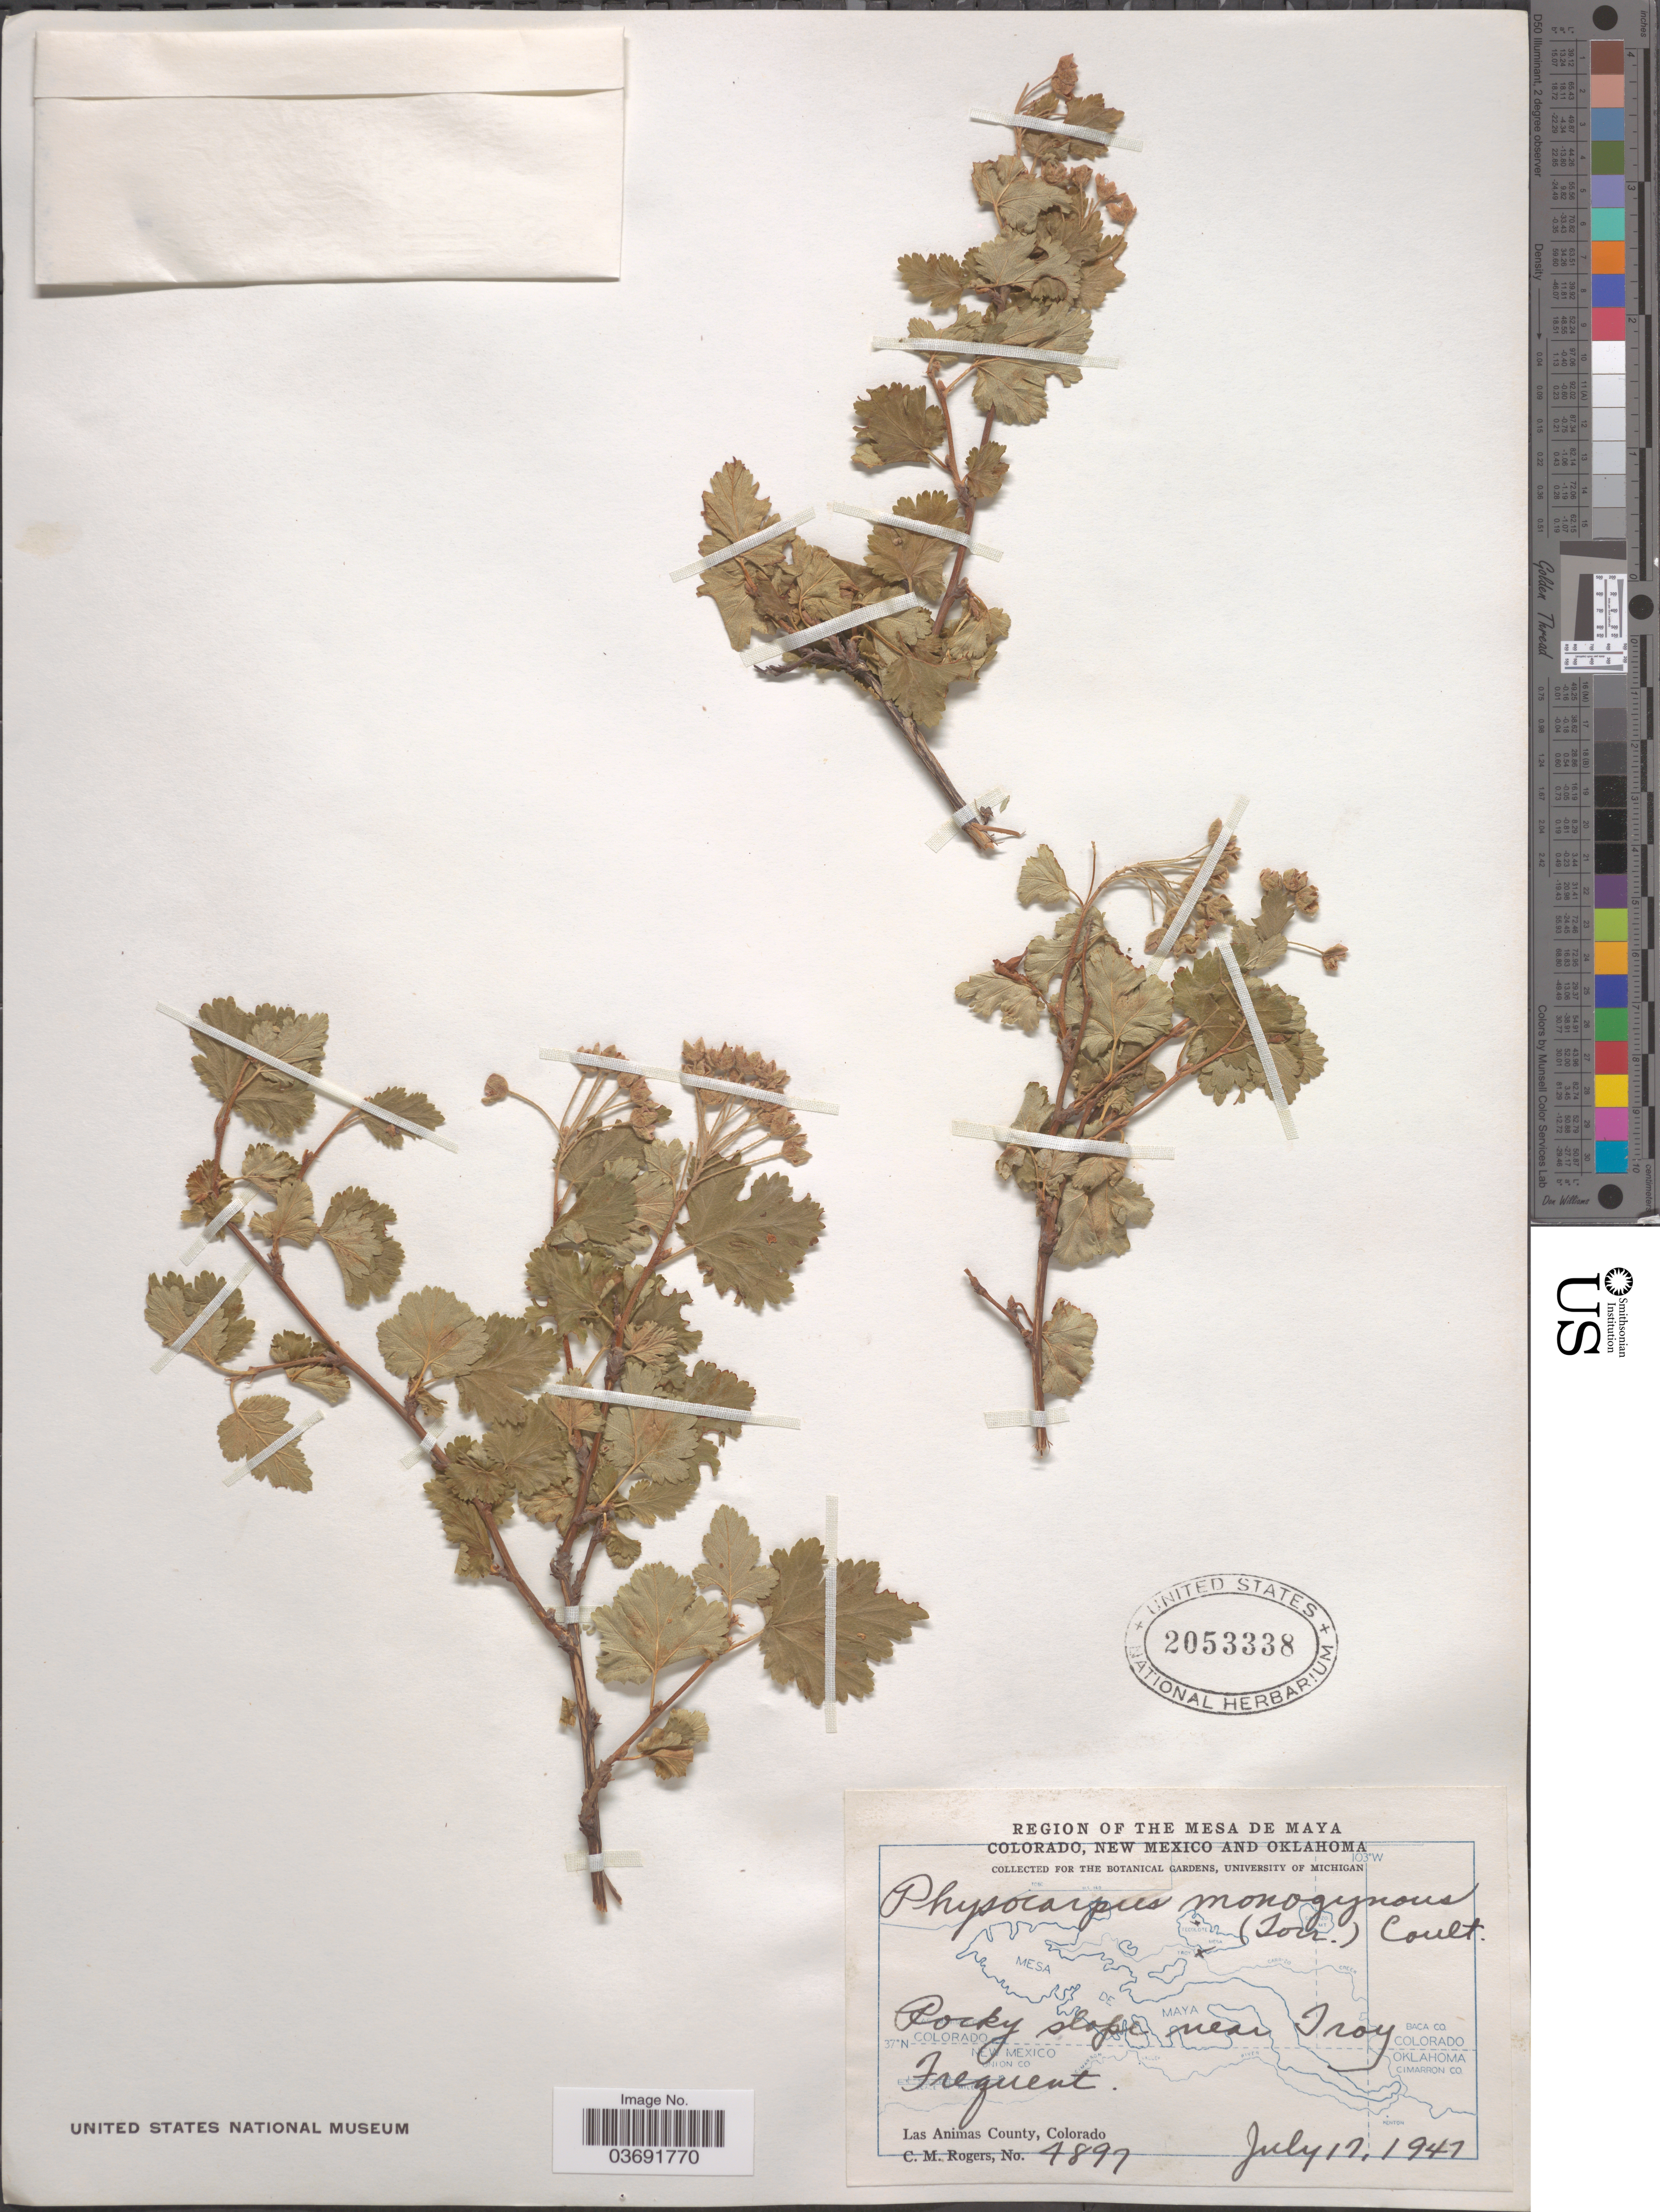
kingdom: Plantae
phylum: Tracheophyta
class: Magnoliopsida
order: Rosales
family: Rosaceae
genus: Physocarpus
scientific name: Physocarpus monogynus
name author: (Torr.) J.M. Coult.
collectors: C. M. Rogers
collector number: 4897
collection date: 1947-07-17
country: United States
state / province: Colorado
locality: Region of the Mesa de Maya Colorado. Rocky slope near Troy. Las Animas County.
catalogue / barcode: US 2053338